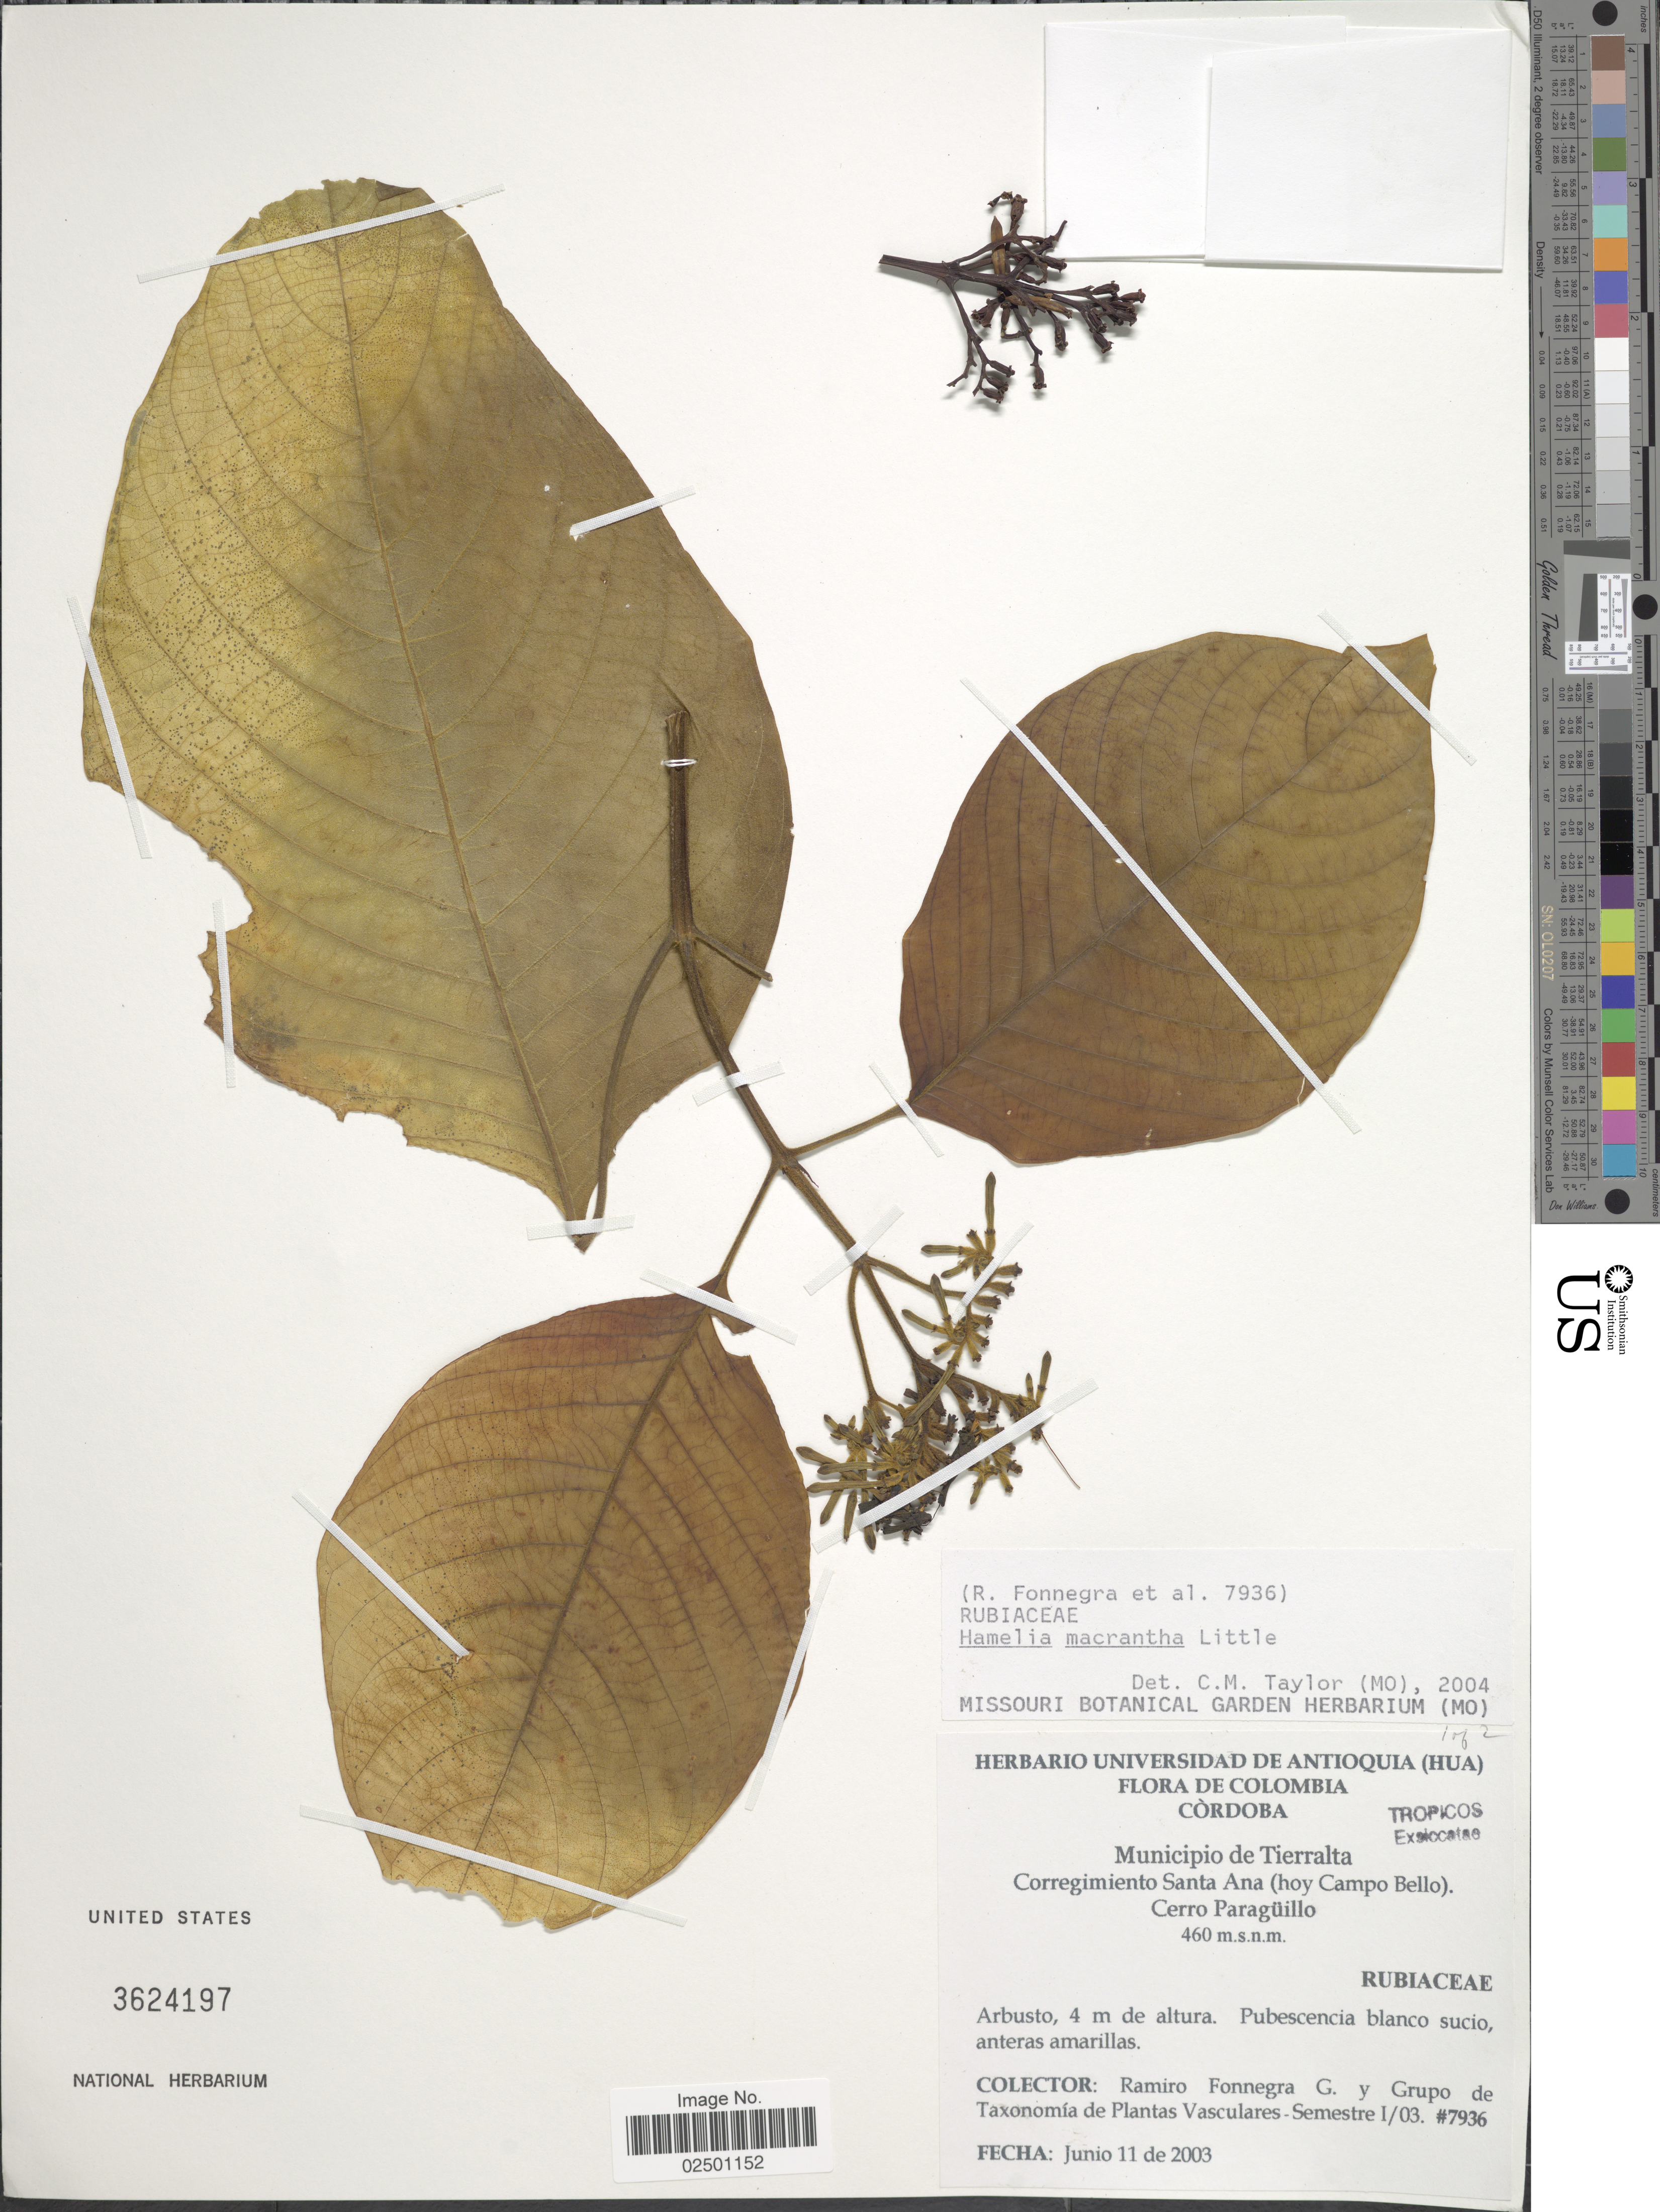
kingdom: Plantae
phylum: Tracheophyta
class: Magnoliopsida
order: Gentianales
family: Rubiaceae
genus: Hamelia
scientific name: Hamelia macrantha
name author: Little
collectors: R. Fonnegra G. & Grupo de Taxonomía de Plantas Vasculares-Semestre 1/03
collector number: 7936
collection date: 2003-06-11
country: Colombia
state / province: Córdoba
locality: Municipio de Tierralta. Corregimiento Santa Ana (hoy Campo Bello). Cerro Paraguillo.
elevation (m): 460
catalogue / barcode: US 3624197